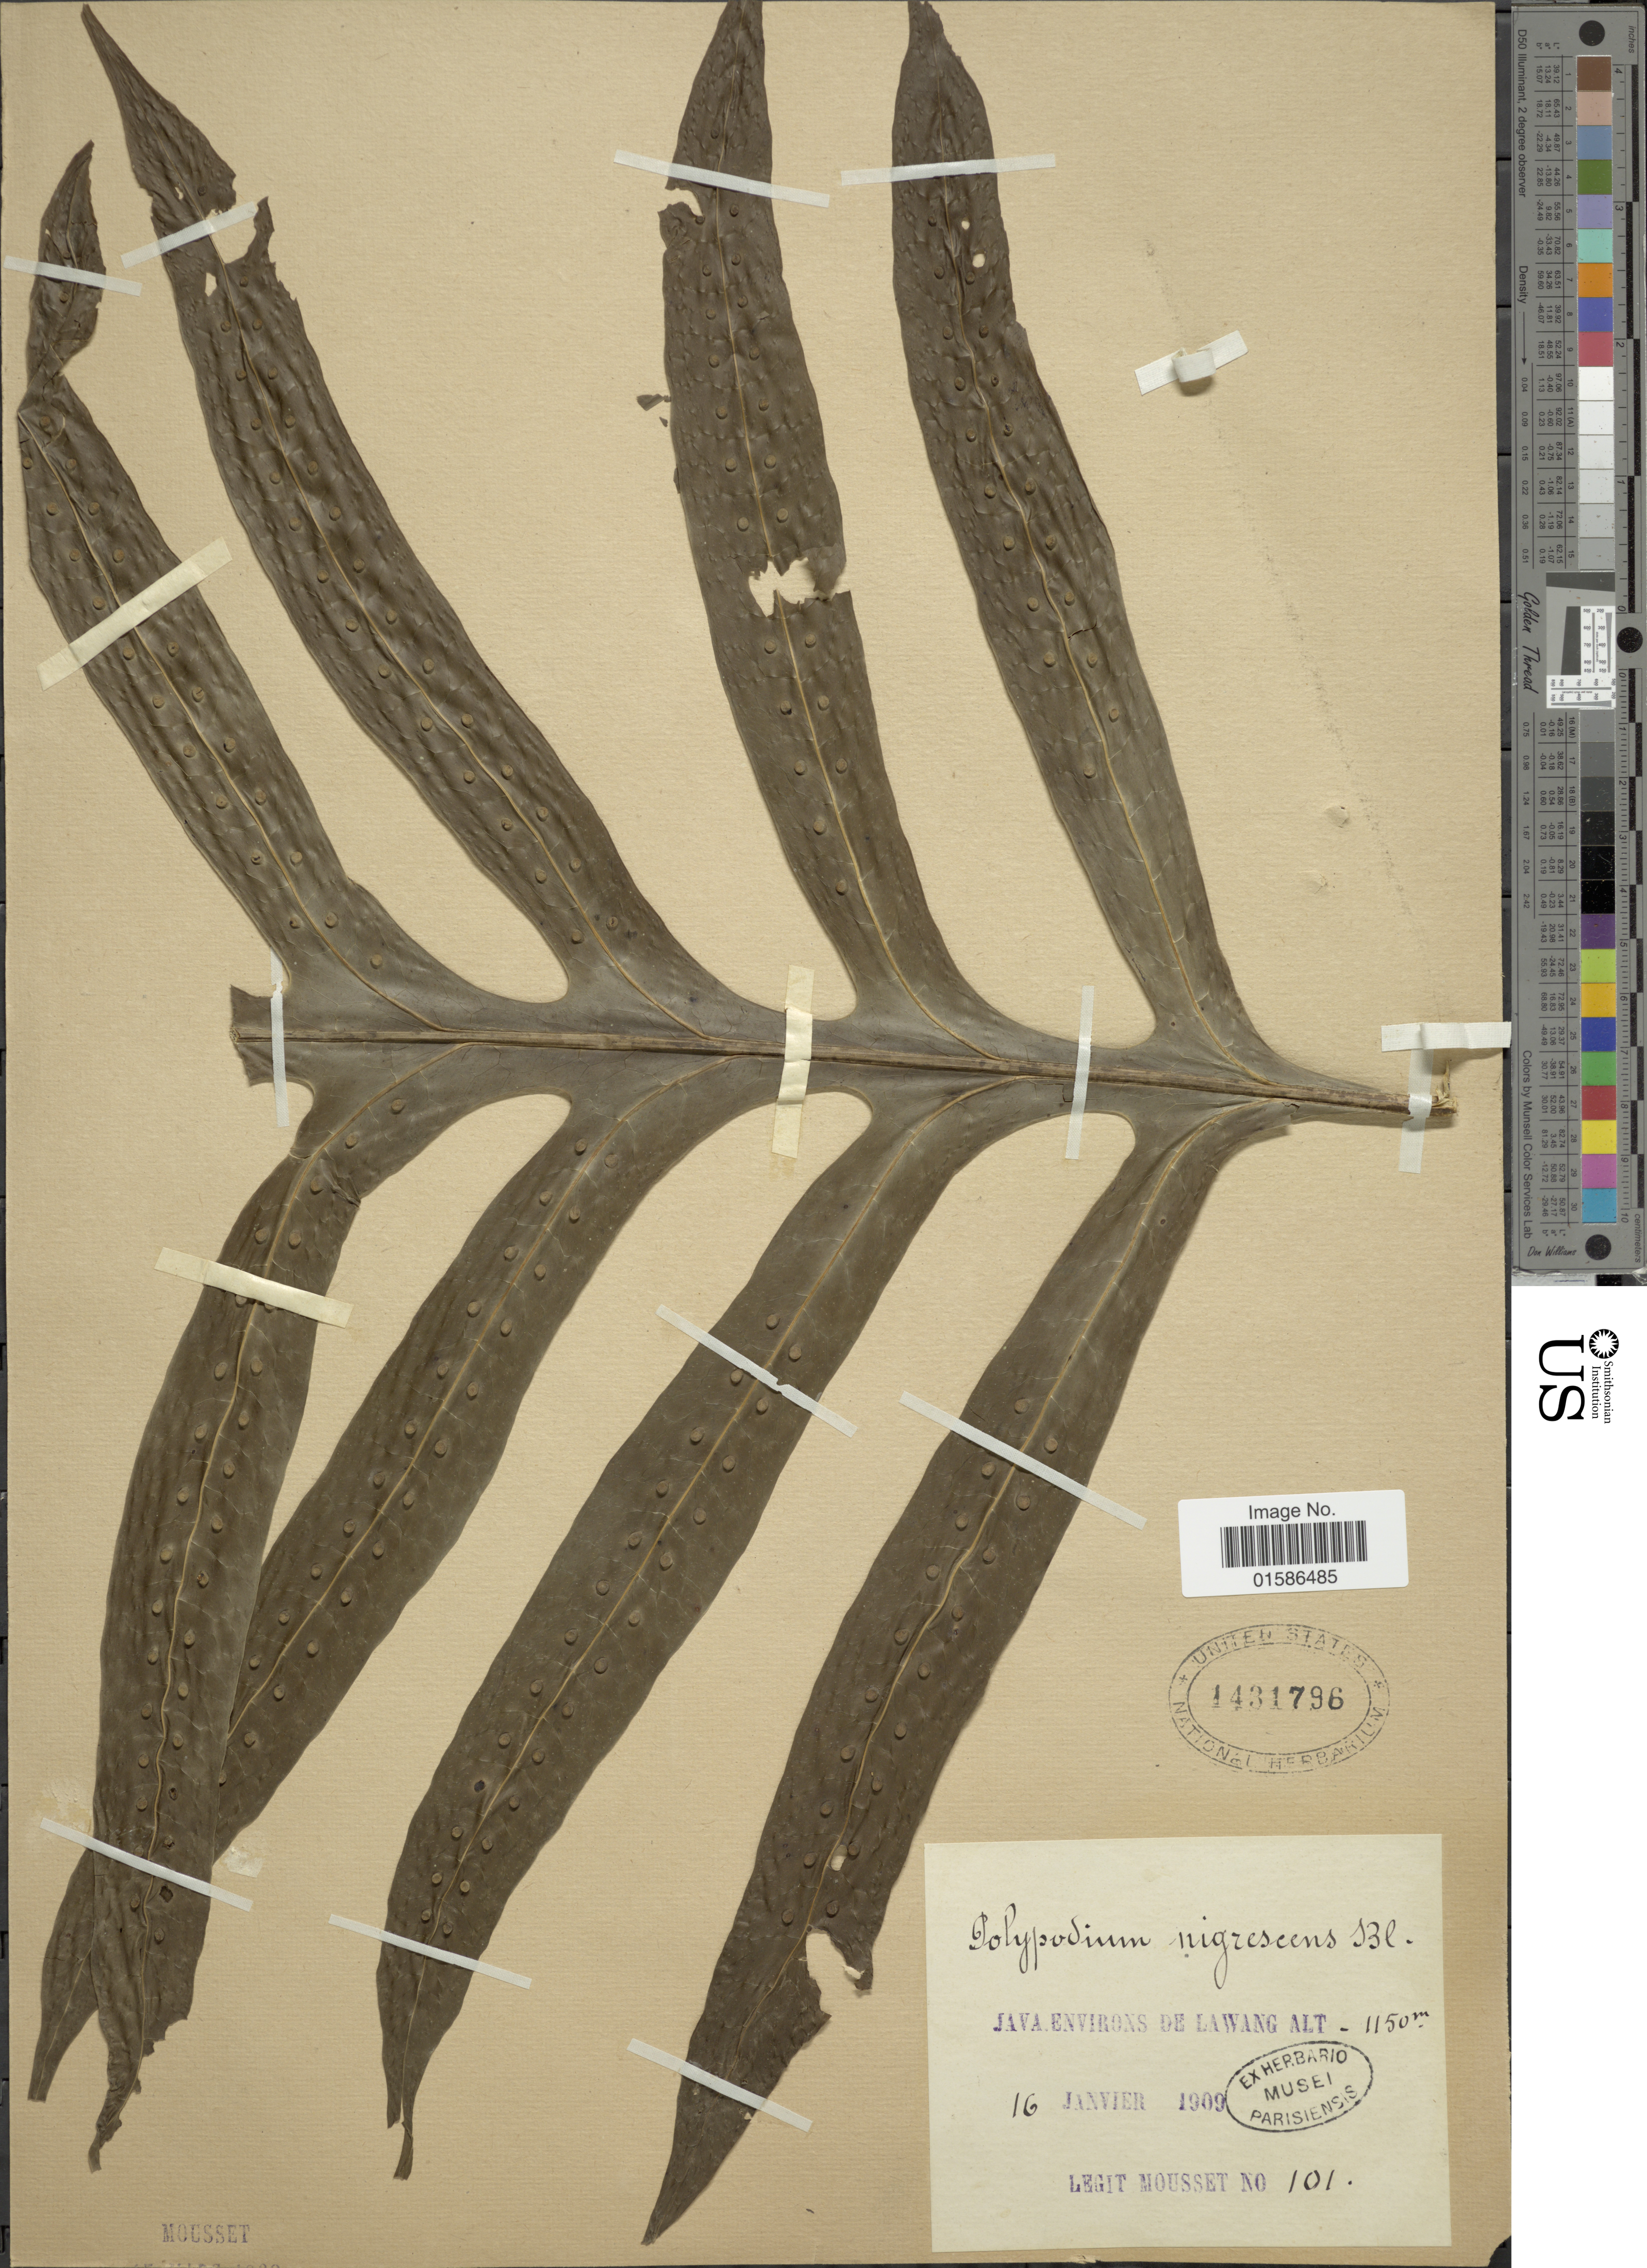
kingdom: Plantae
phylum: Tracheophyta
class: Polypodiopsida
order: Polypodiales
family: Polypodiaceae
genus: Microsorum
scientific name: Microsorum membranifolium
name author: (R. Br.) Ching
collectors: Mousset, --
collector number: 101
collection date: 1909-01-16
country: Indonesia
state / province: Java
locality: Java environs de Lawang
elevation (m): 1150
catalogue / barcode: US 1431796